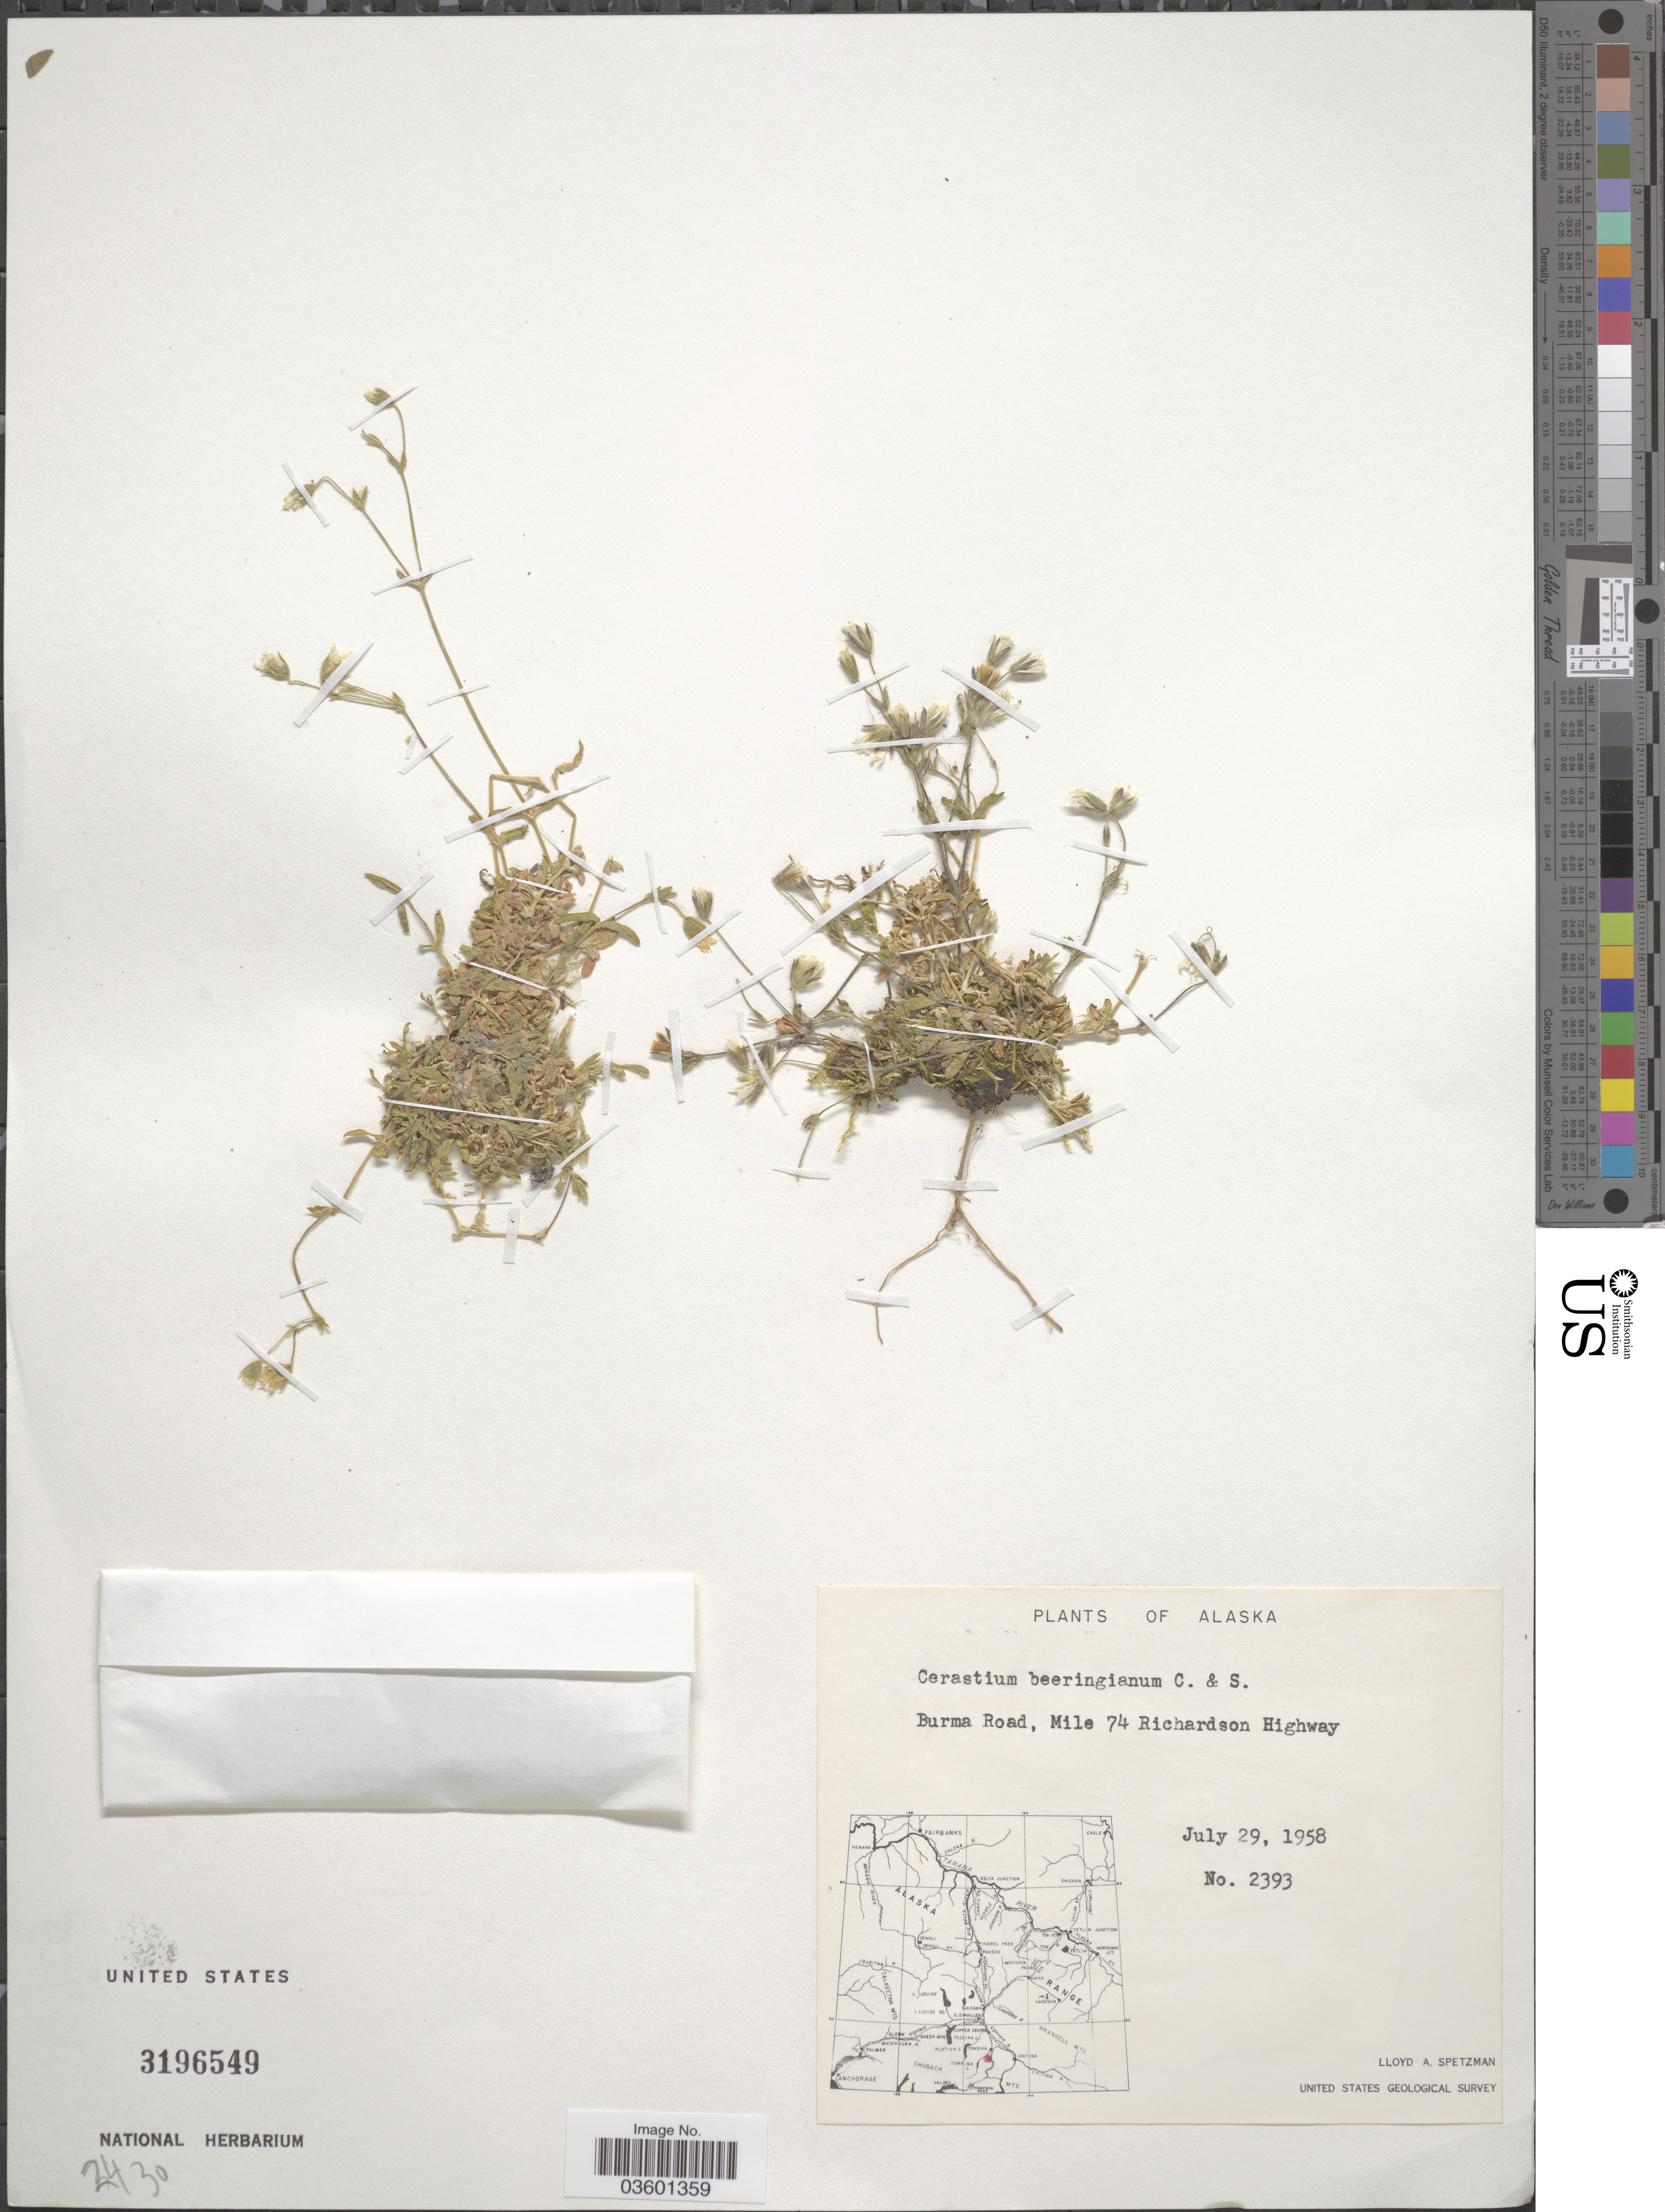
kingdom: Plantae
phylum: Tracheophyta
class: Magnoliopsida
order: Caryophyllales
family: Caryophyllaceae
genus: Cerastium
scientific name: Cerastium beeringianum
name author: Cham. & Schltdl.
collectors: L. Spetzman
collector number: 2393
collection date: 1958-07-29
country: United States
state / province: Alaska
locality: Burma Road, Mile 74 Richardson Highway.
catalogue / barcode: US 3196549